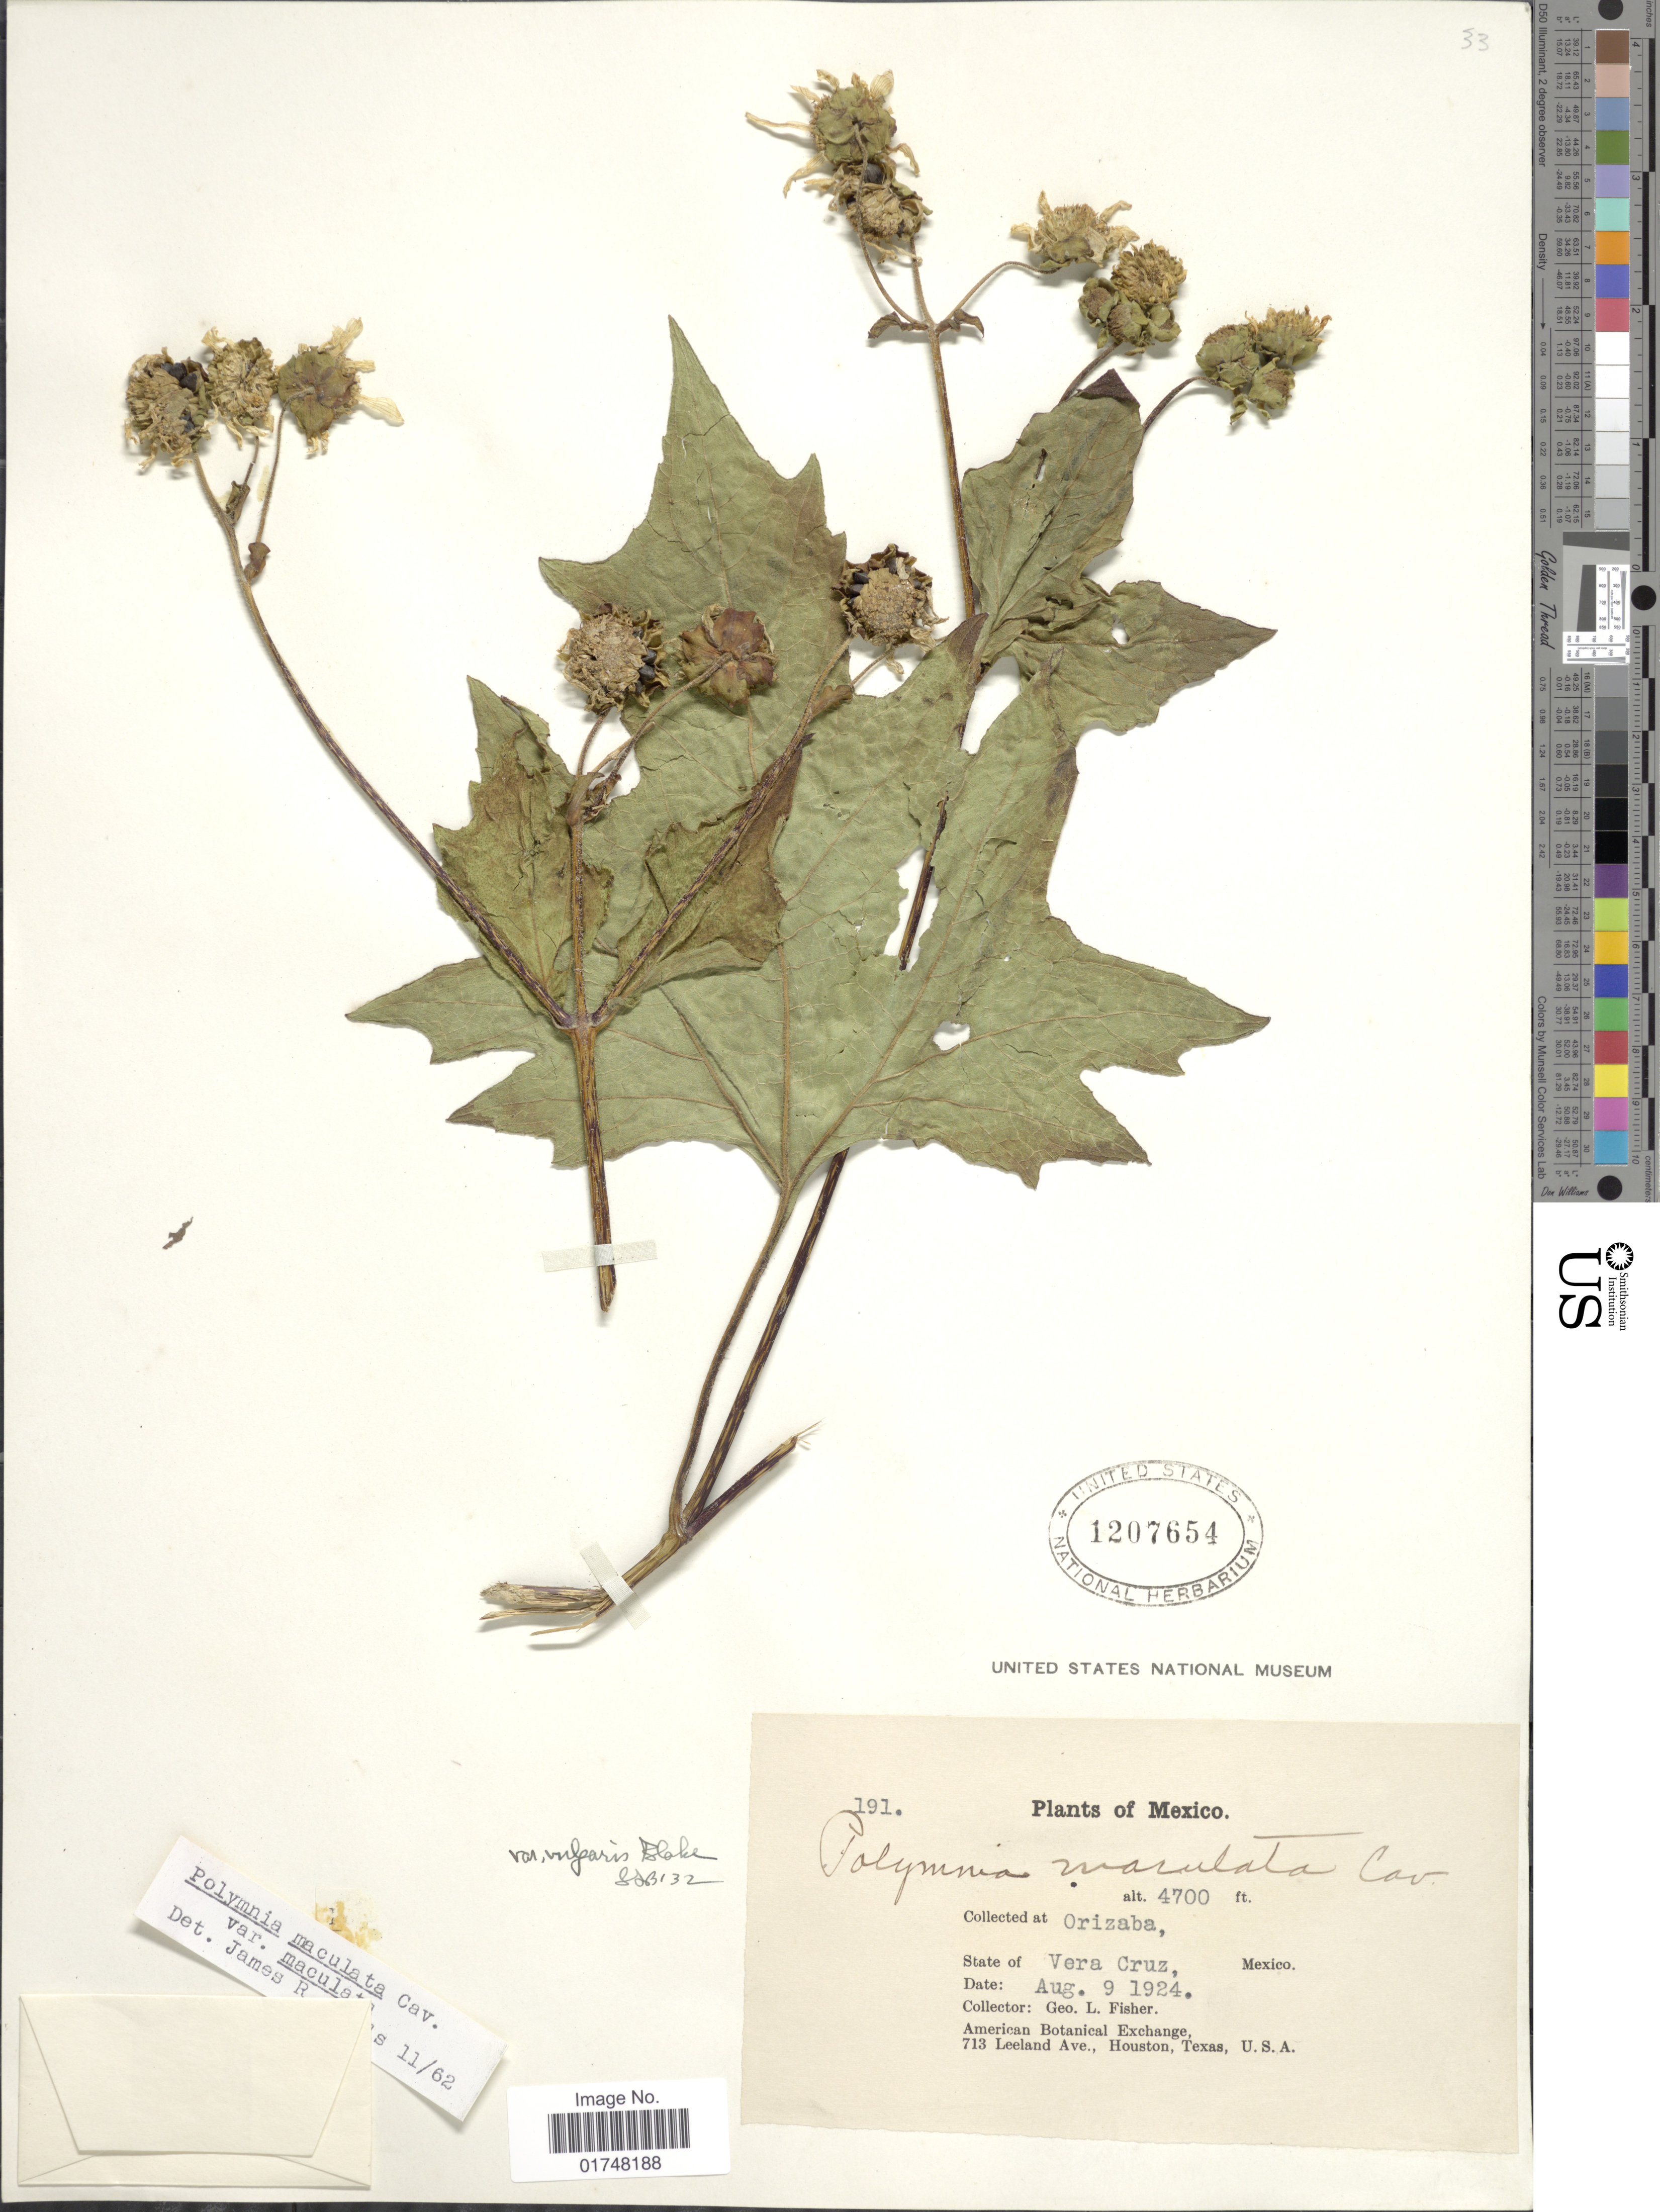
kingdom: Plantae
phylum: Tracheophyta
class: Magnoliopsida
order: Asterales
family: Asteraceae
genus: Smallanthus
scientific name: Smallanthus maculatus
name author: (Cav.) H. Rob.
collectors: G. L. Fisher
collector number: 191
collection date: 1924-08-09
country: Mexico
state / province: Veracruz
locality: Orizaba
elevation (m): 1433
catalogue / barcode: US 1207654